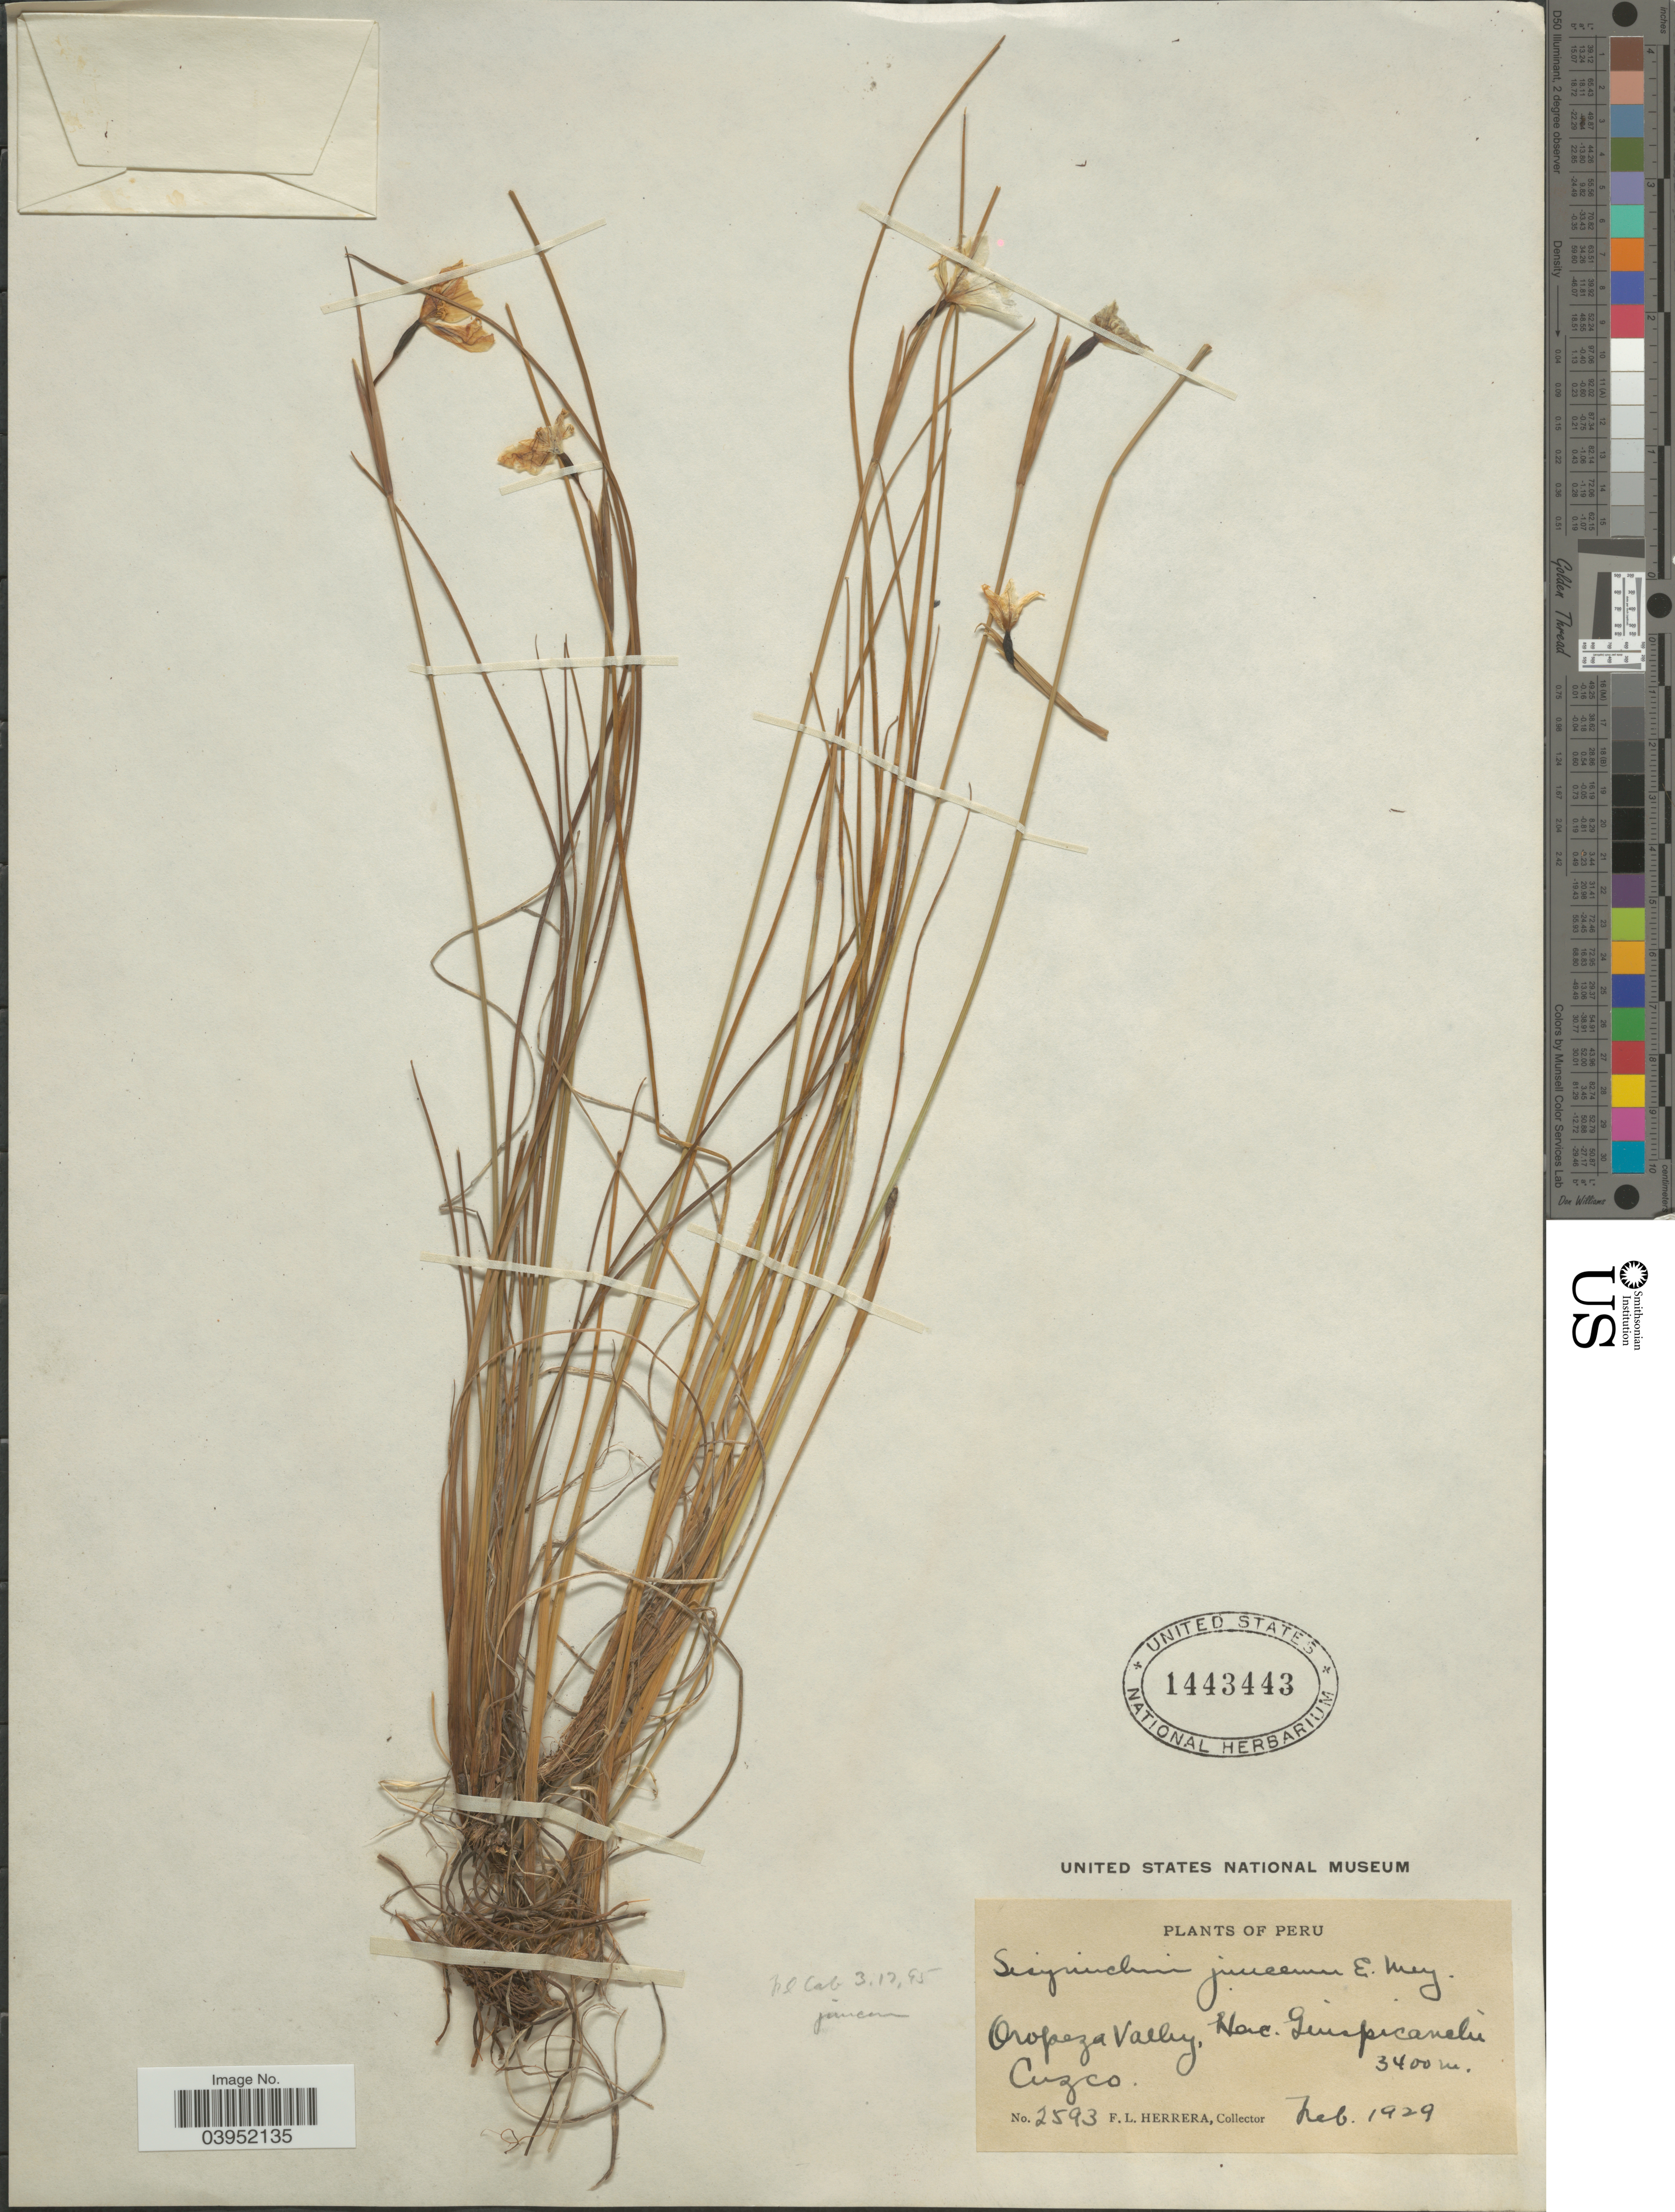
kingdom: Plantae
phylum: Tracheophyta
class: Liliopsida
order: Asparagales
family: Iridaceae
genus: Sisyrinchium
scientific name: Sisyrinchium junceum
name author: E. Mey. ex C. Presl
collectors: F. L. Herrera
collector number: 2593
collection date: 1929-02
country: Peru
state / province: Cusco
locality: Oropeza Valley, Hac. Guispicanelu. Cuzco.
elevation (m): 3400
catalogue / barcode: US 1443443